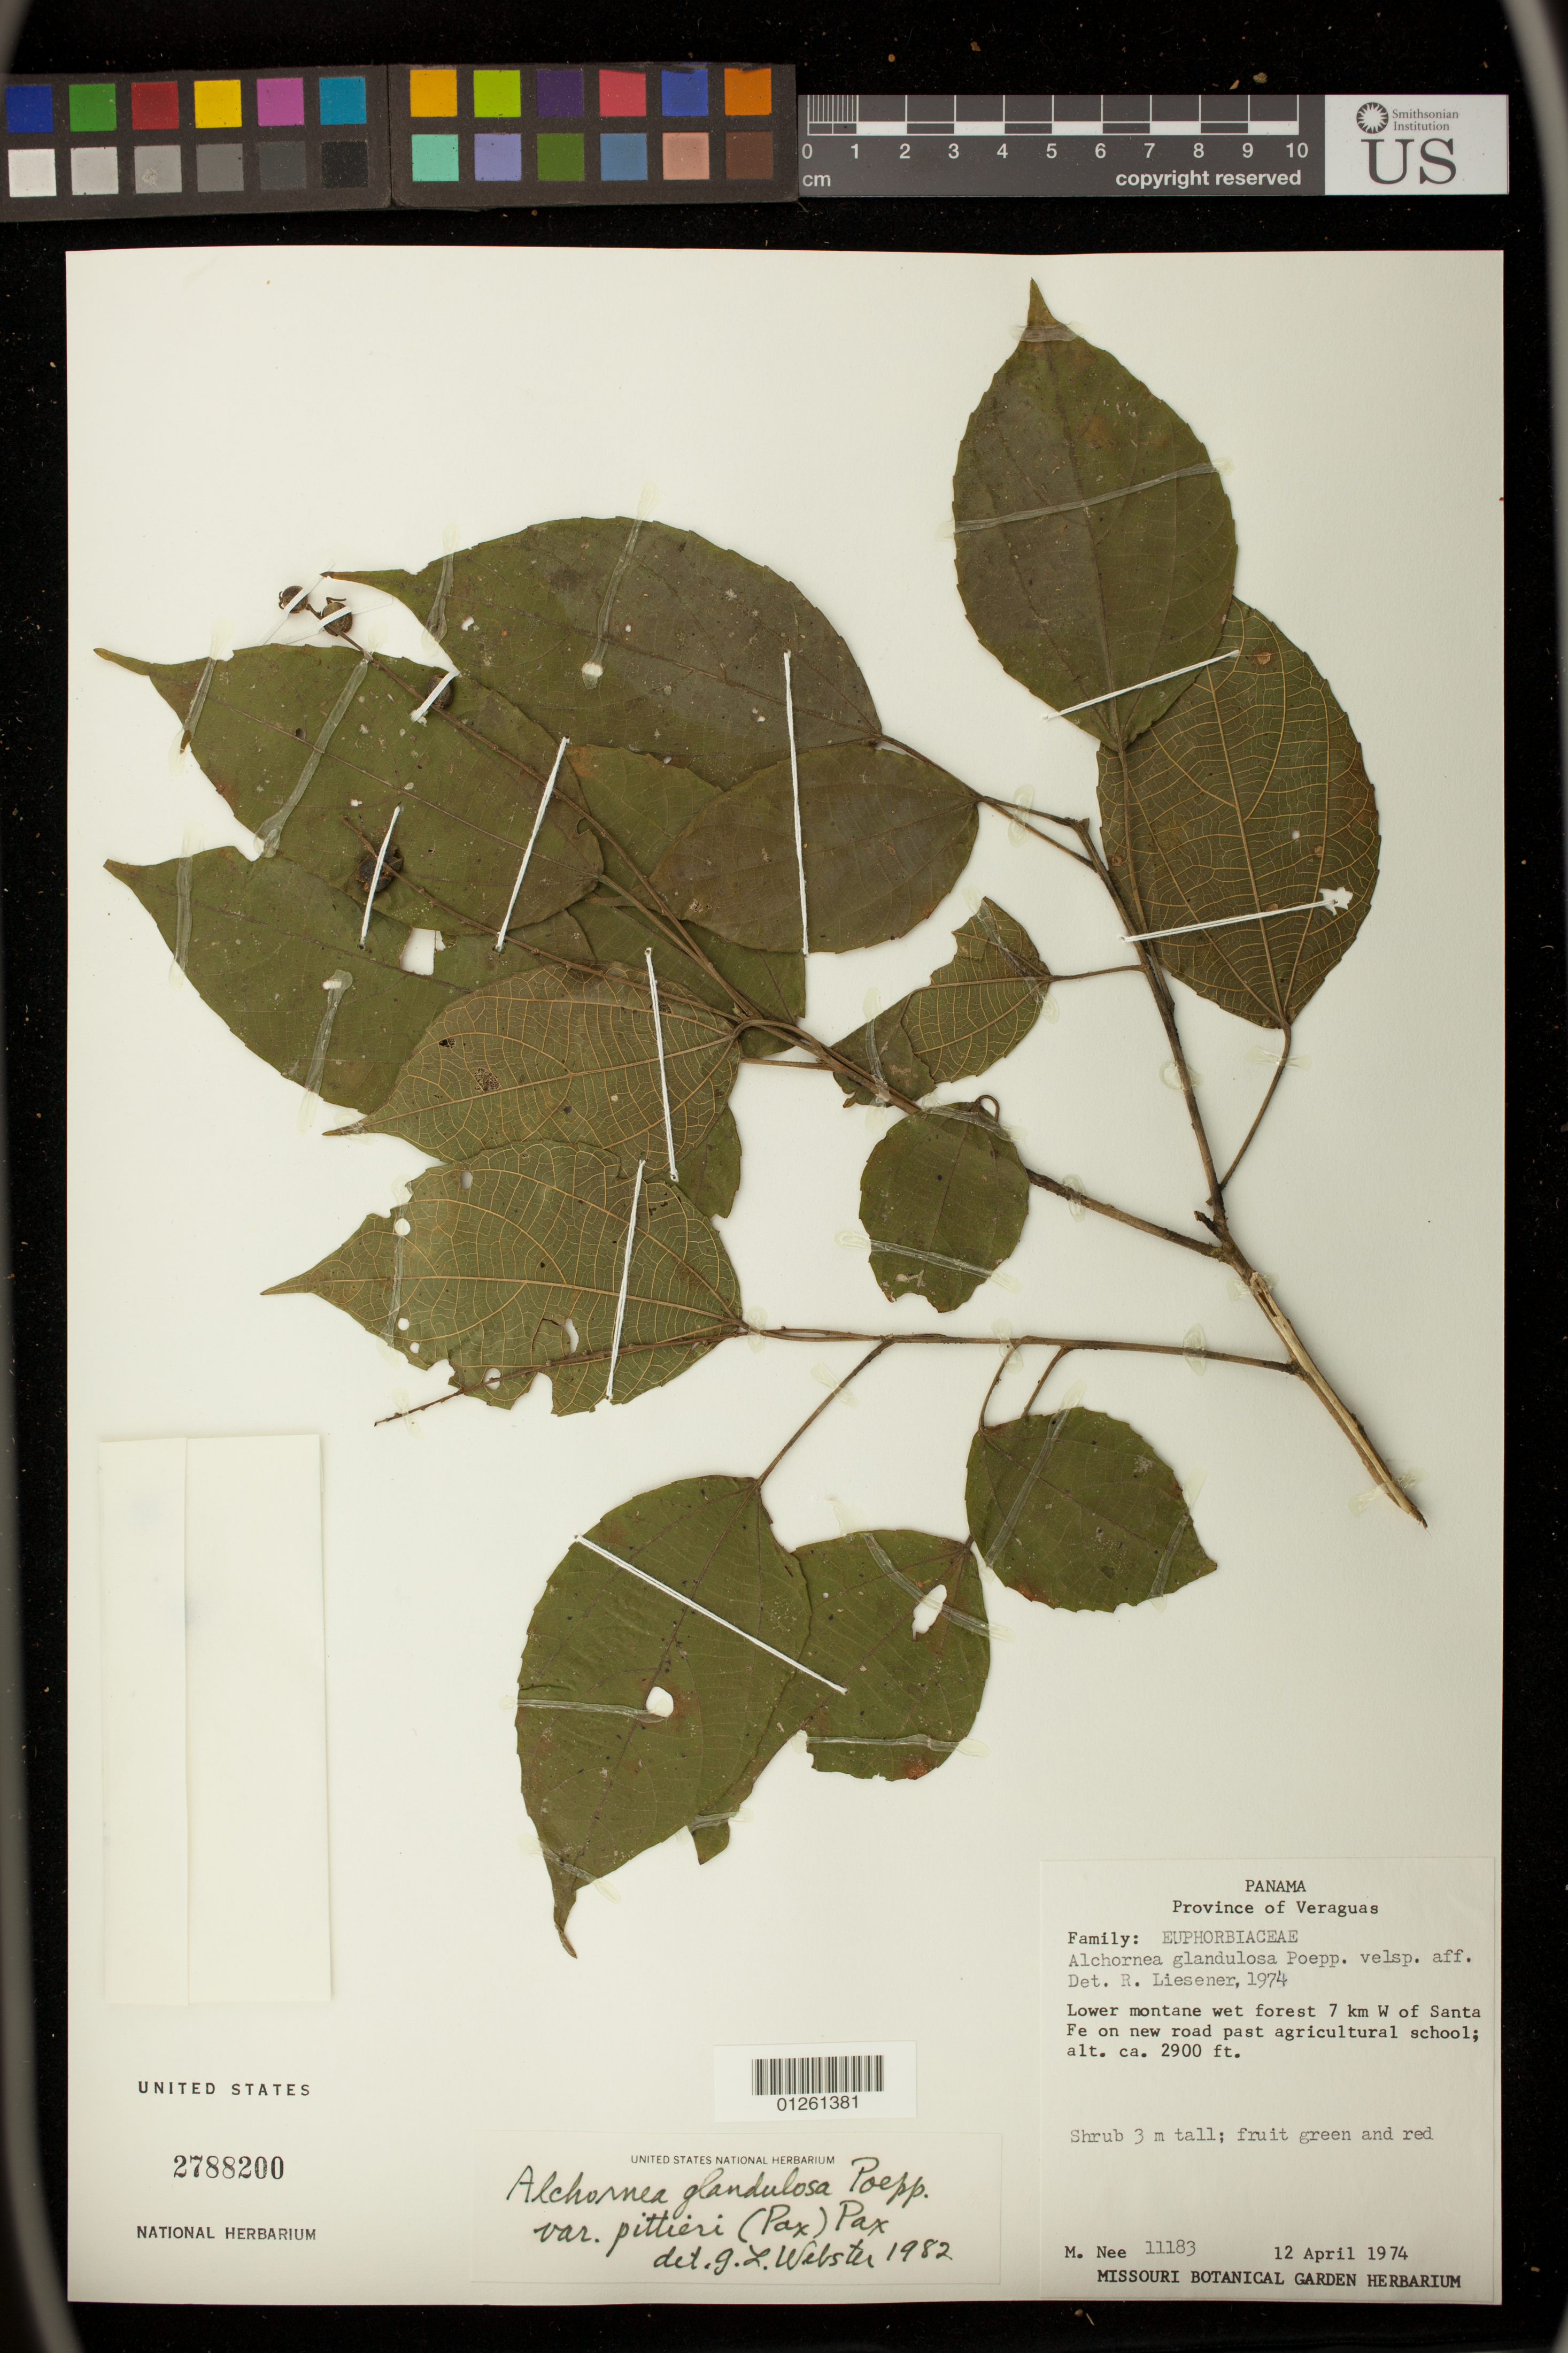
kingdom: Plantae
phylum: Tracheophyta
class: Magnoliopsida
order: Malpighiales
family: Euphorbiaceae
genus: Alchornea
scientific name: Alchornea glandulosa subsp. glandulosa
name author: Poepp.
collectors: M. Nee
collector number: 11183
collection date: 1974-04-12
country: Panama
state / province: Veraguas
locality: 7 km W of Santa Fe on new road past agricultural school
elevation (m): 884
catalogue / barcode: US 2788200